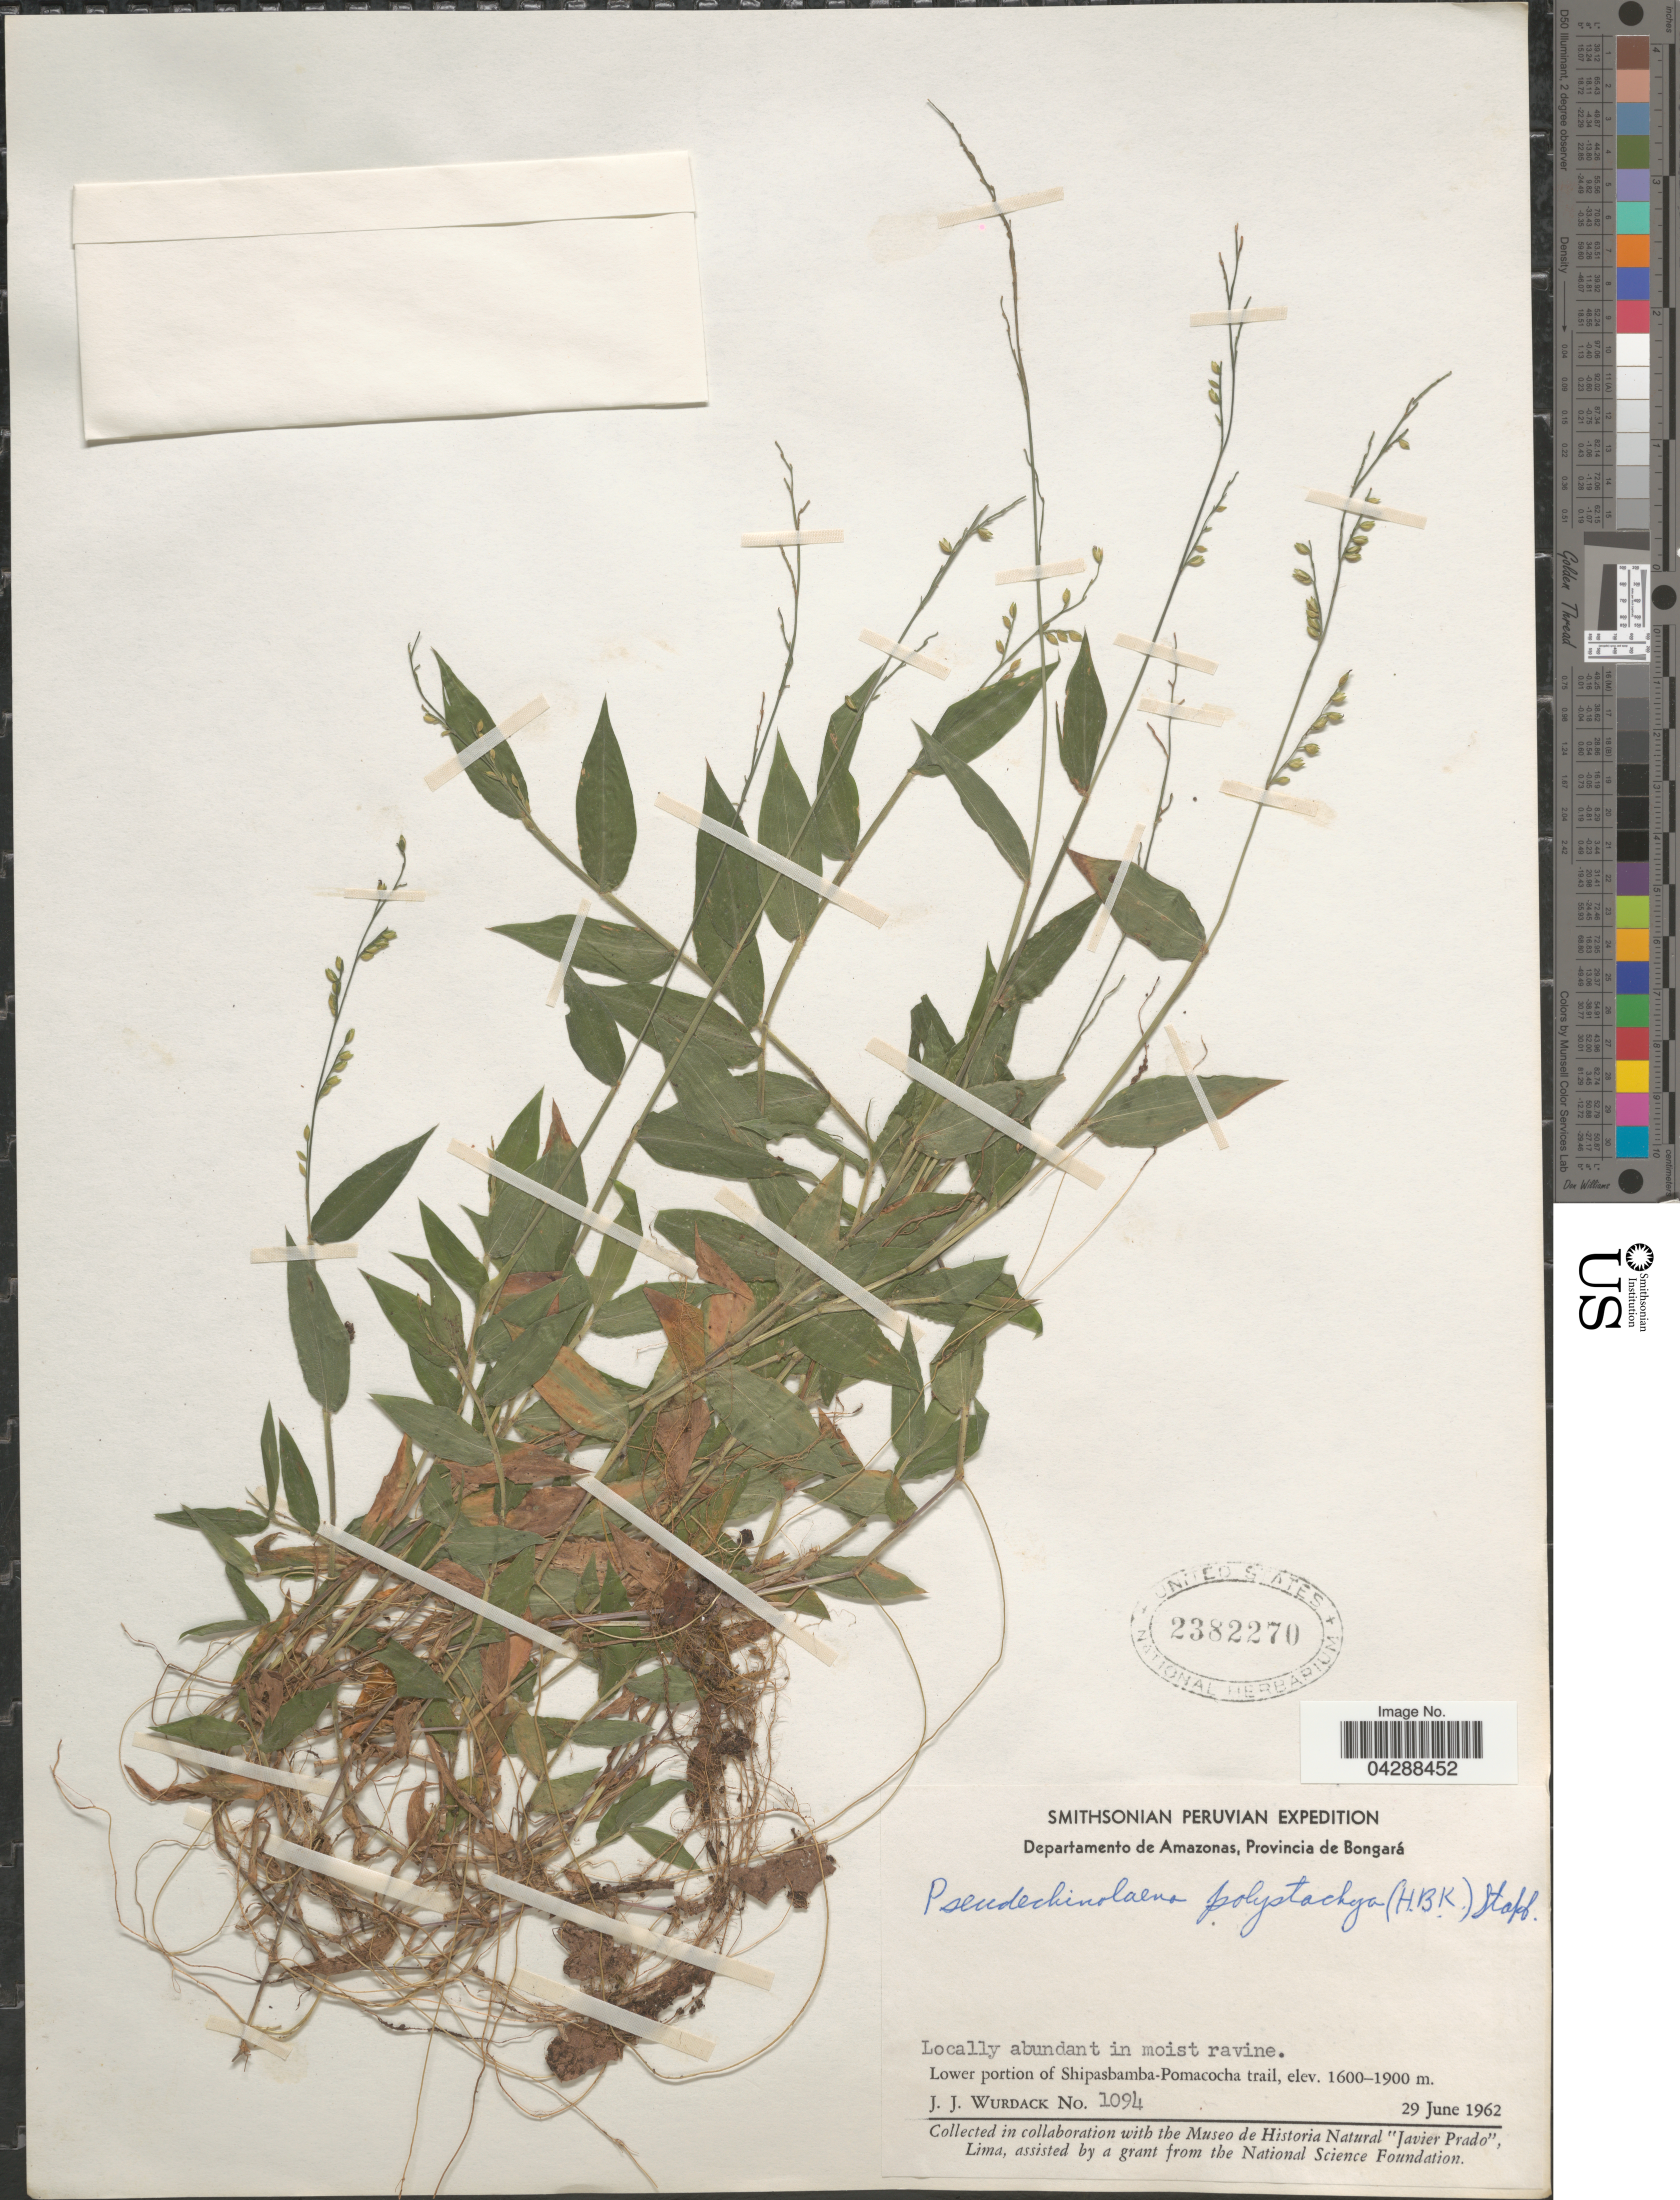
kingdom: Plantae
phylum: Tracheophyta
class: Liliopsida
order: Poales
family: Poaceae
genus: Pseudechinolaena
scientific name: Pseudechinolaena polystachya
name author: (Kunth) Stapf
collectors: J. J. Wurdack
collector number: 1094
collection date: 1962-06-29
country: Peru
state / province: Amazonas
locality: Smithsonian Peruvian Expedition. Departamento de Amazonas, Provincia de Bongará. Locally abundant in moist ravine. Lower portion of Shipasbamba-Pomacocha trail.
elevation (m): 1600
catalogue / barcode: US 2382270